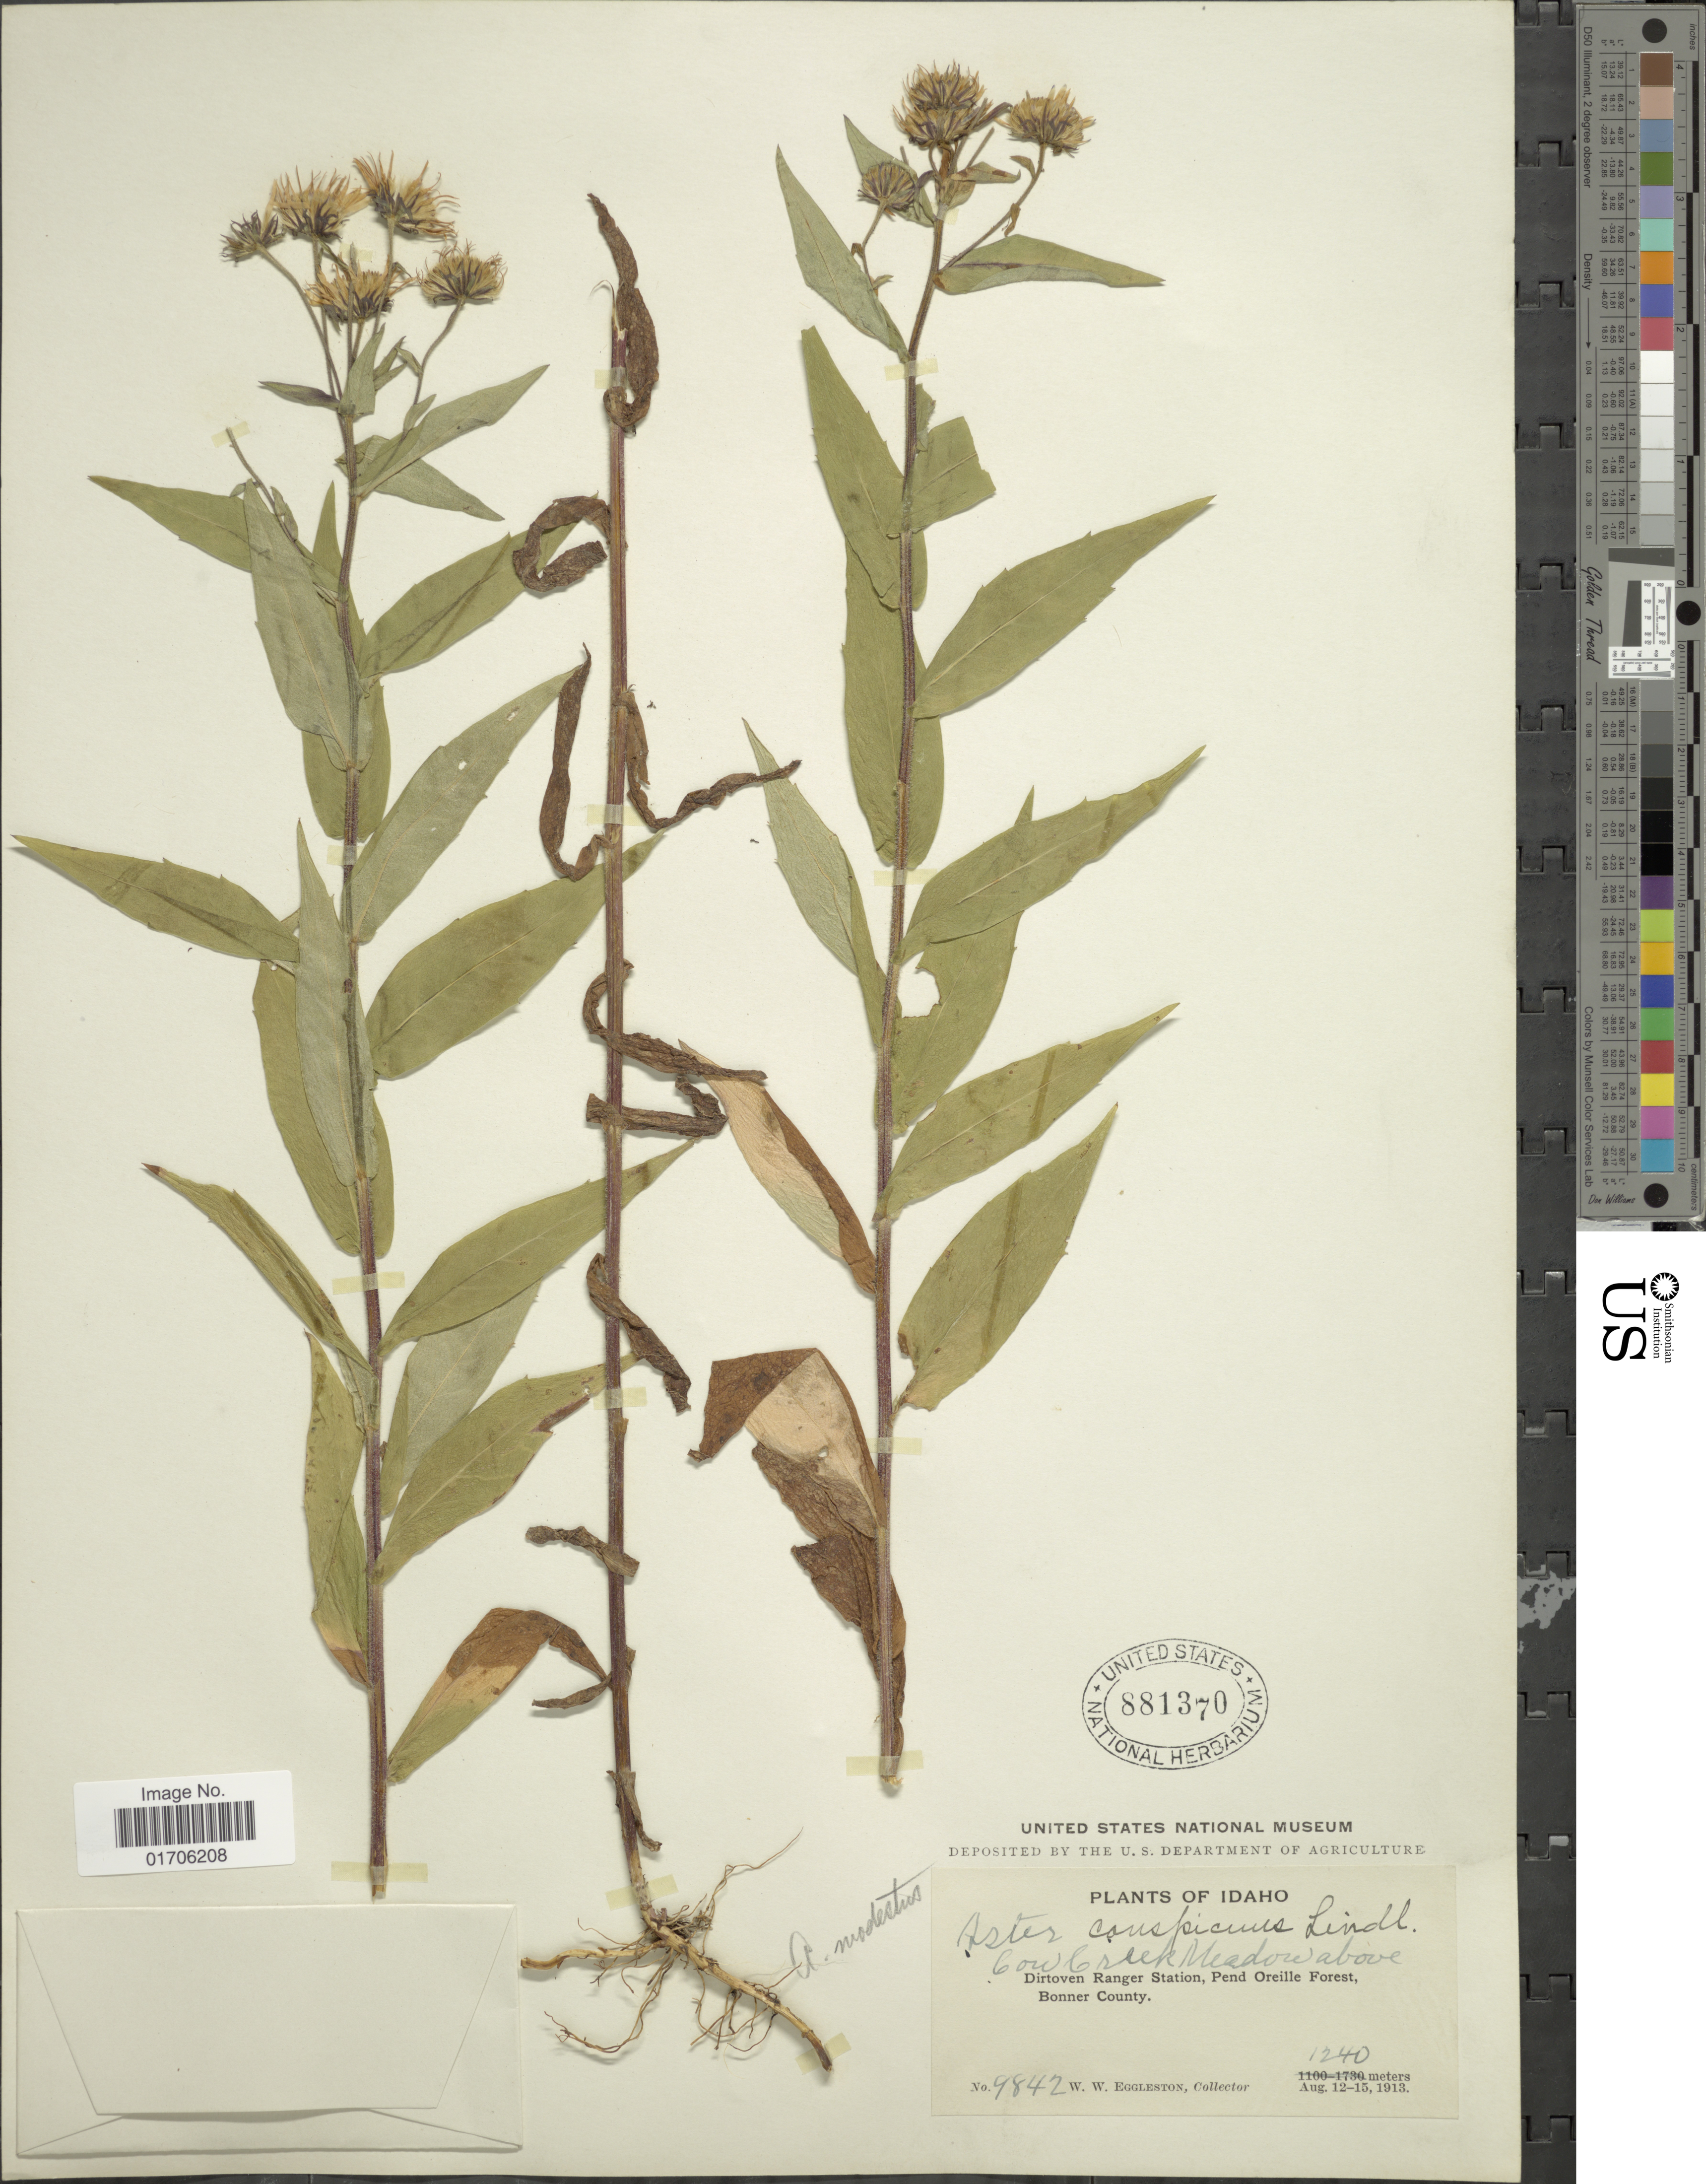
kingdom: Plantae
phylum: Tracheophyta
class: Magnoliopsida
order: Asterales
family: Asteraceae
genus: Eurybia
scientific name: Eurybia conspicua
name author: (Lindl.) G.L. Nesom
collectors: W. W. Eggleston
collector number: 9842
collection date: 1913-08-12/1913-08-15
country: United States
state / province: Idaho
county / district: Bonner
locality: Cow Creek Meadow above Dirtoven Ranger Station, Pend Oreille Forest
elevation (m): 1240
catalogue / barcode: US 881370